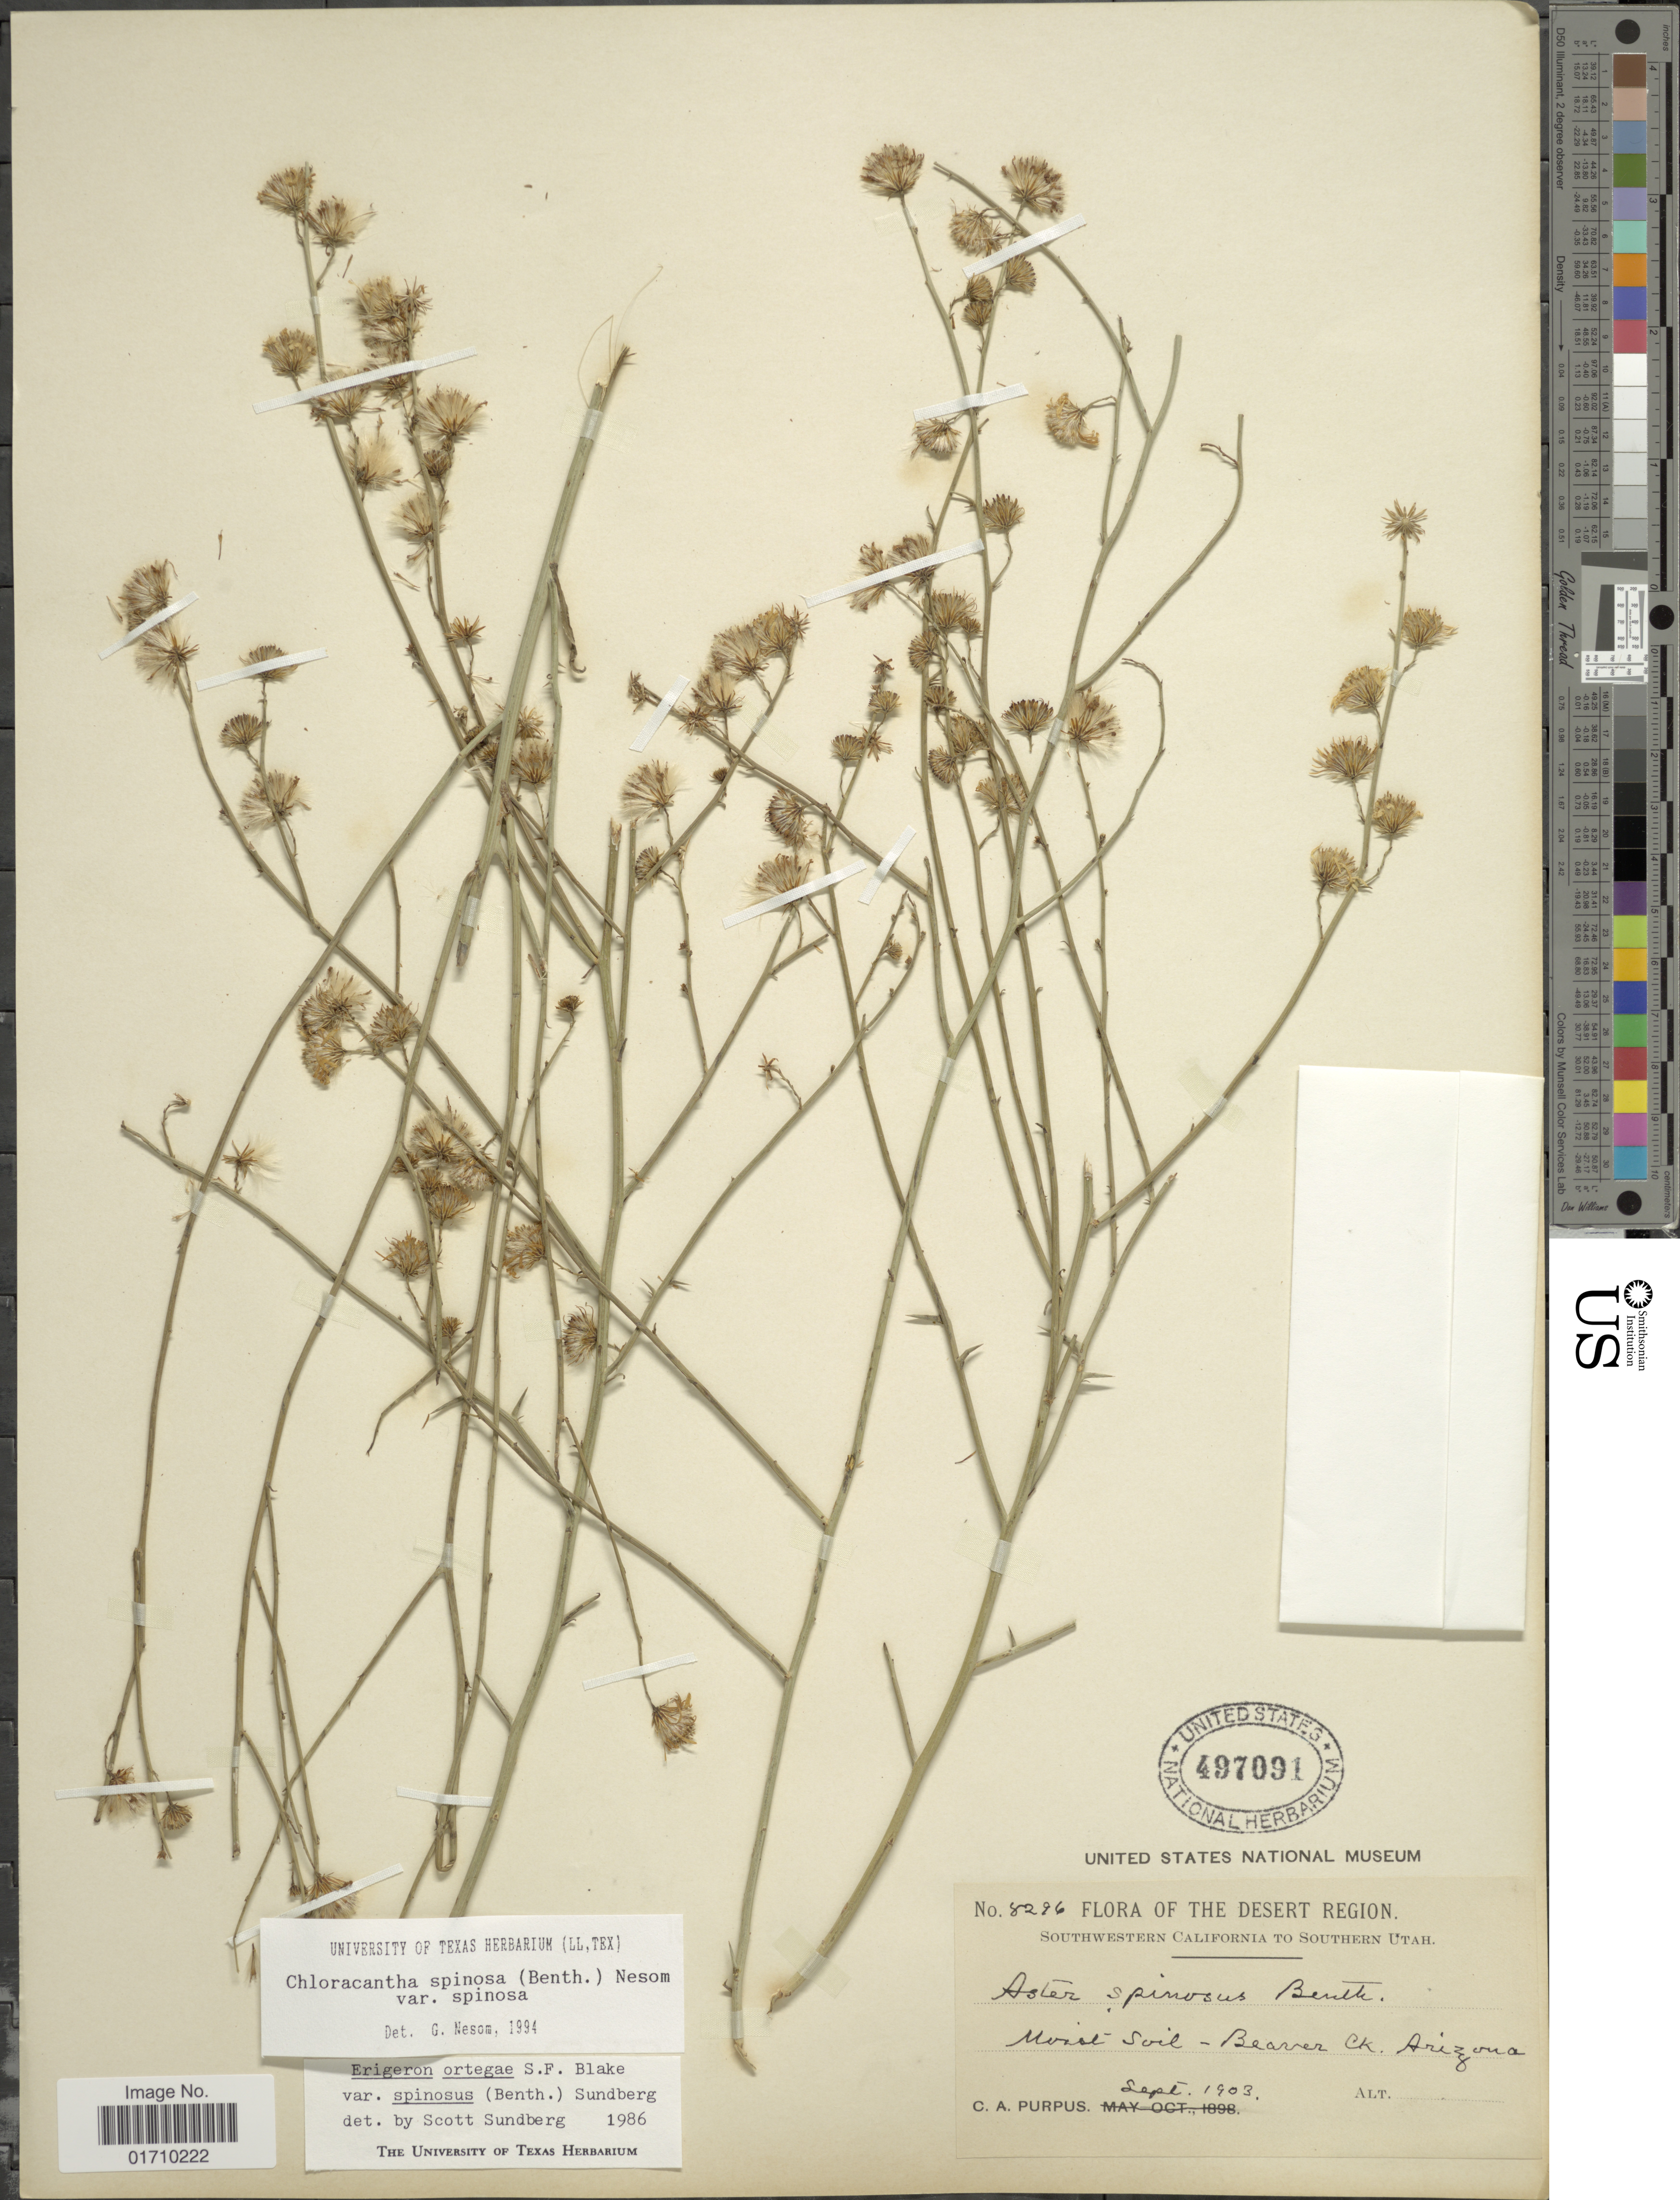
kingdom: Plantae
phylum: Tracheophyta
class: Magnoliopsida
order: Asterales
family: Asteraceae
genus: Chloracantha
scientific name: Chloracantha spinosa var. spinosa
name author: (Benth.) G.L. Nesom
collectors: C. A. Purpus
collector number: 8296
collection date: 1903-09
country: United States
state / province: Arizona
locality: The Desert Region, Beaver Ck.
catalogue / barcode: US 497091